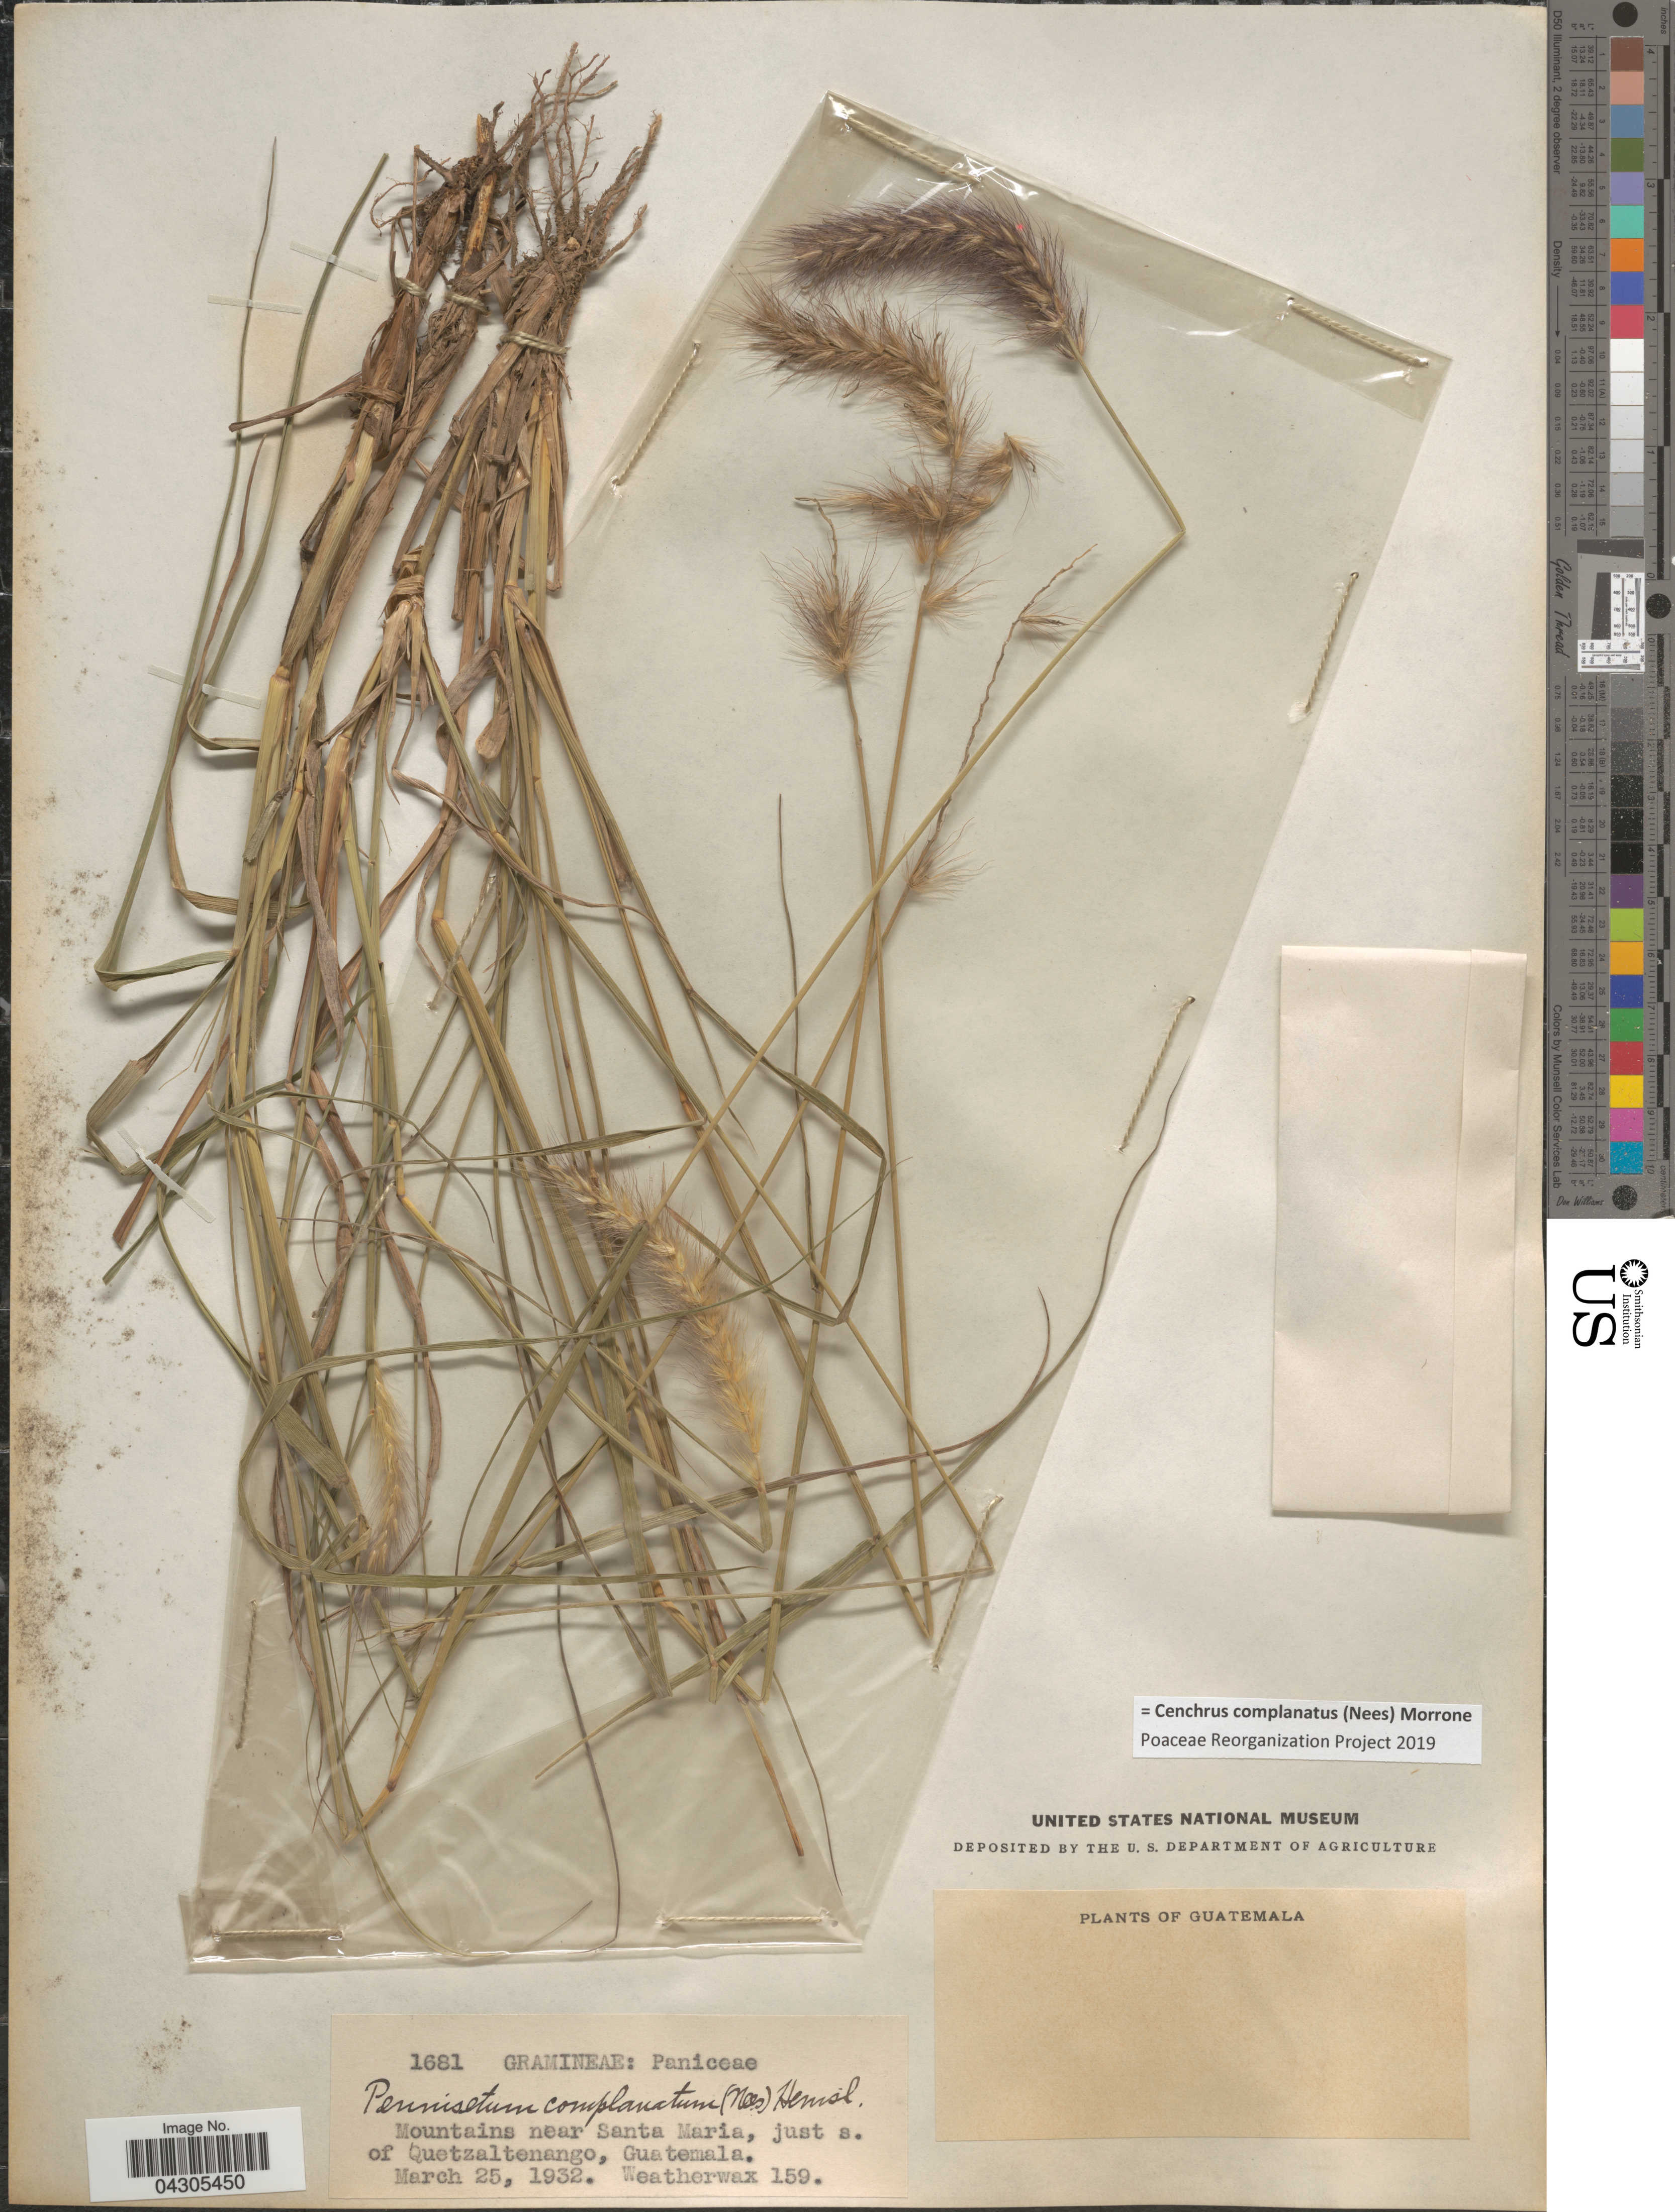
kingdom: Plantae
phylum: Tracheophyta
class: Liliopsida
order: Poales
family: Poaceae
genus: Cenchrus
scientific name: Cenchrus complanatus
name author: (Nees) Morrone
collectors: -. Weatherwax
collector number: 159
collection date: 1932-03-25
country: Guatemala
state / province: Quetzaltenango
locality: Mountains near Santa Maria, just s. of Quetzaltenango.